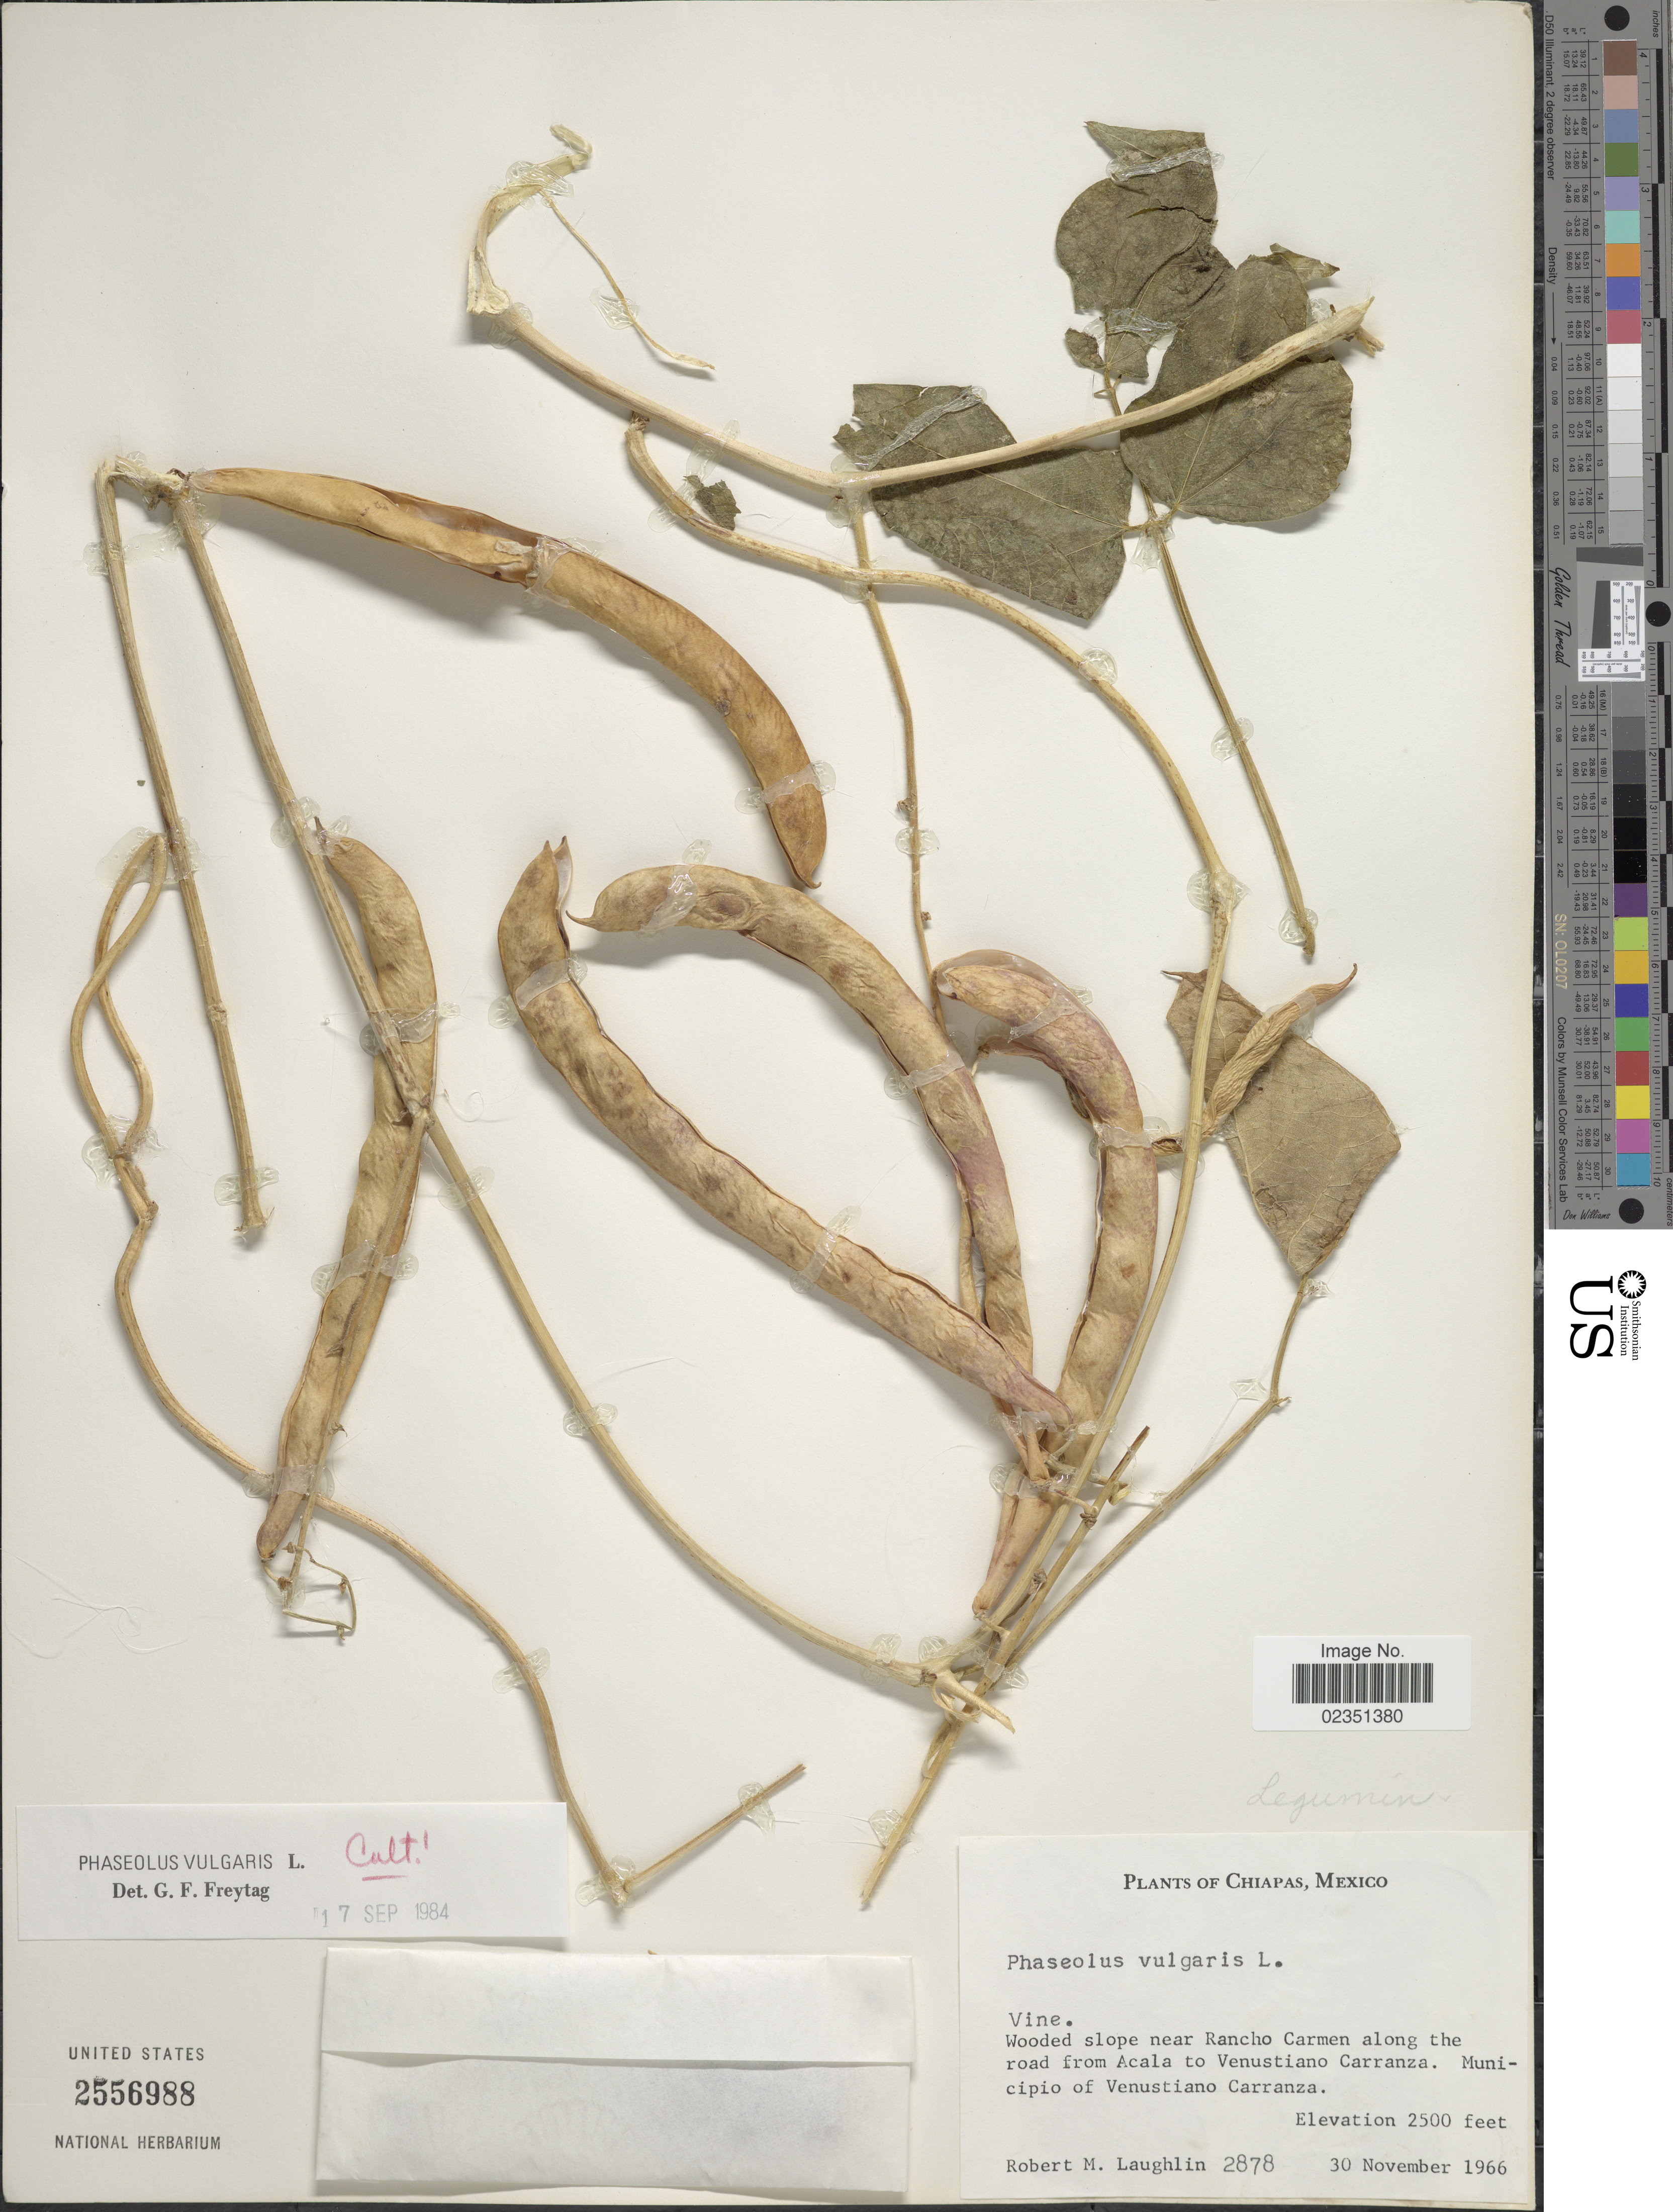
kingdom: Plantae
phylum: Tracheophyta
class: Magnoliopsida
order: Fabales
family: Fabaceae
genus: Phaseolus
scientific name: Phaseolus vulgaris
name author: L.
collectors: R. M. Laughlin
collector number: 2878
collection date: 1966-11-30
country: Mexico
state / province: Chiapas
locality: Wooded slope near Rancho Carmen along the road from Acala to Venustiano Carranza. Municipio of Venustiano Carranza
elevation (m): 762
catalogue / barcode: US 2556988